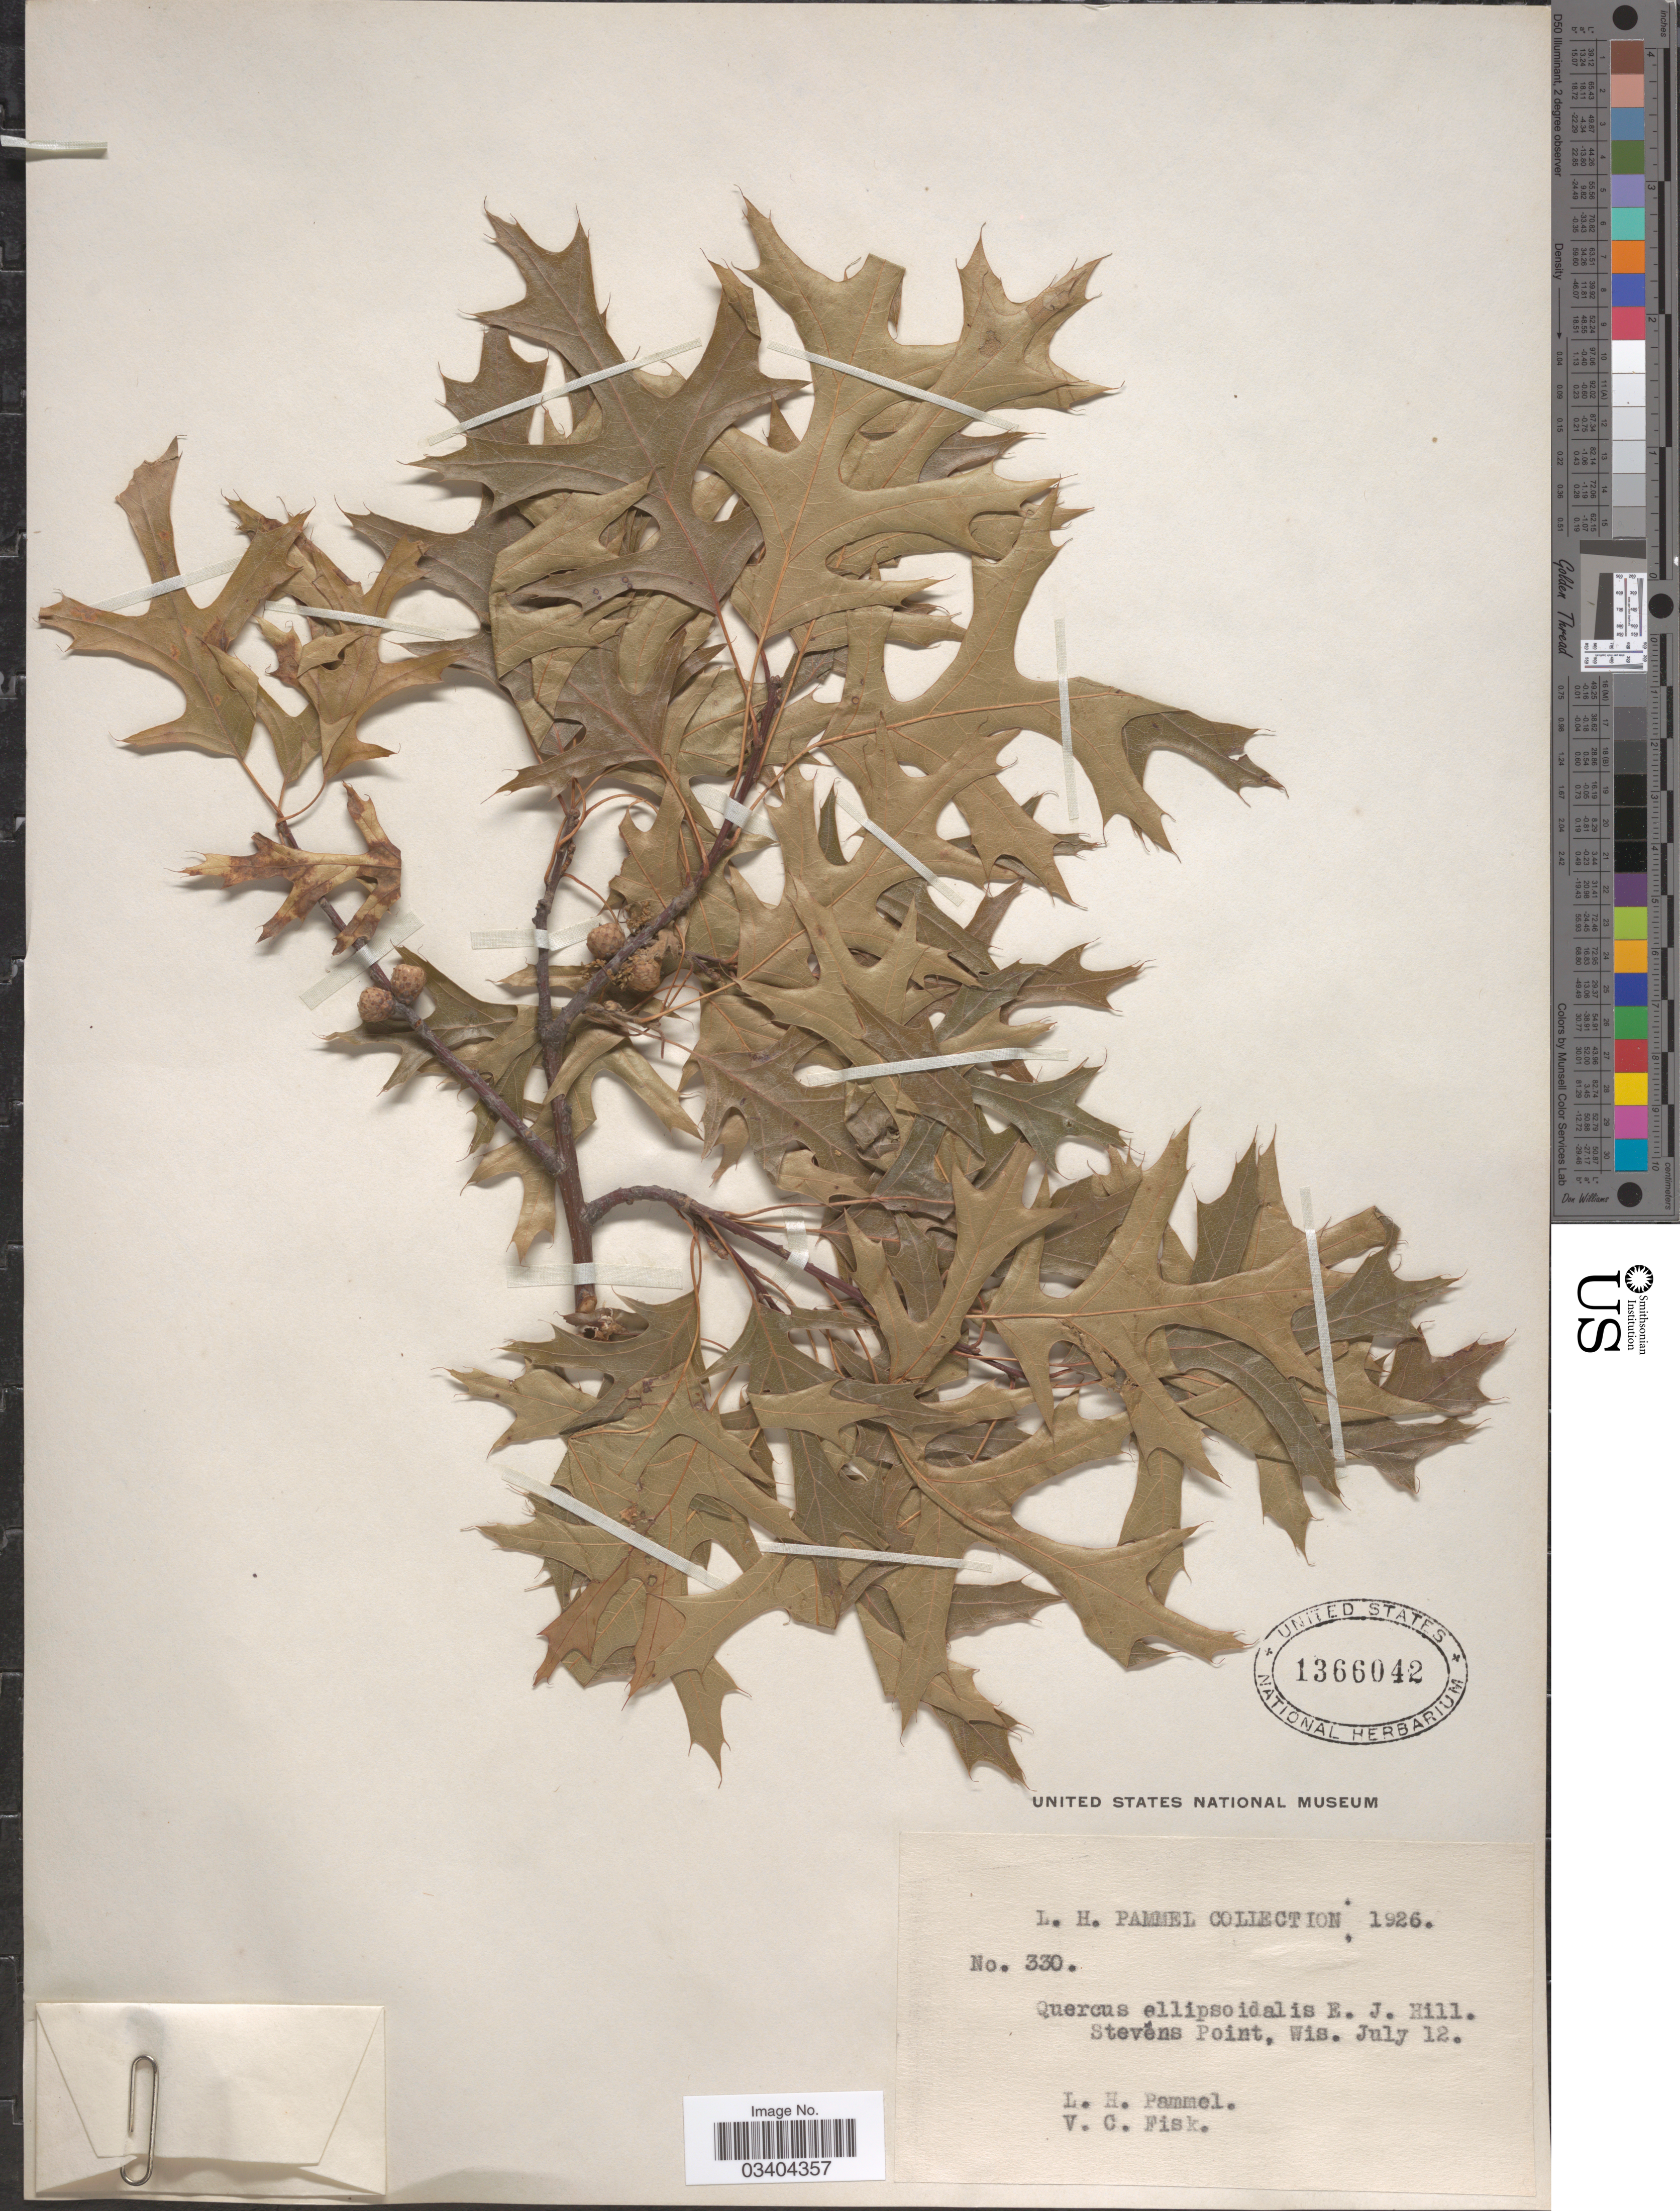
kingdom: Plantae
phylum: Tracheophyta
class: Magnoliopsida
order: Fagales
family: Fagaceae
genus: Quercus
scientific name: Quercus ellipsoidalis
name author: E.J. Hill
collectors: L. Pammel & V. C. Fisk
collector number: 330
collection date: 1926-07-12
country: United States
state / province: Wisconsin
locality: Stevens Point.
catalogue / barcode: US 1366042